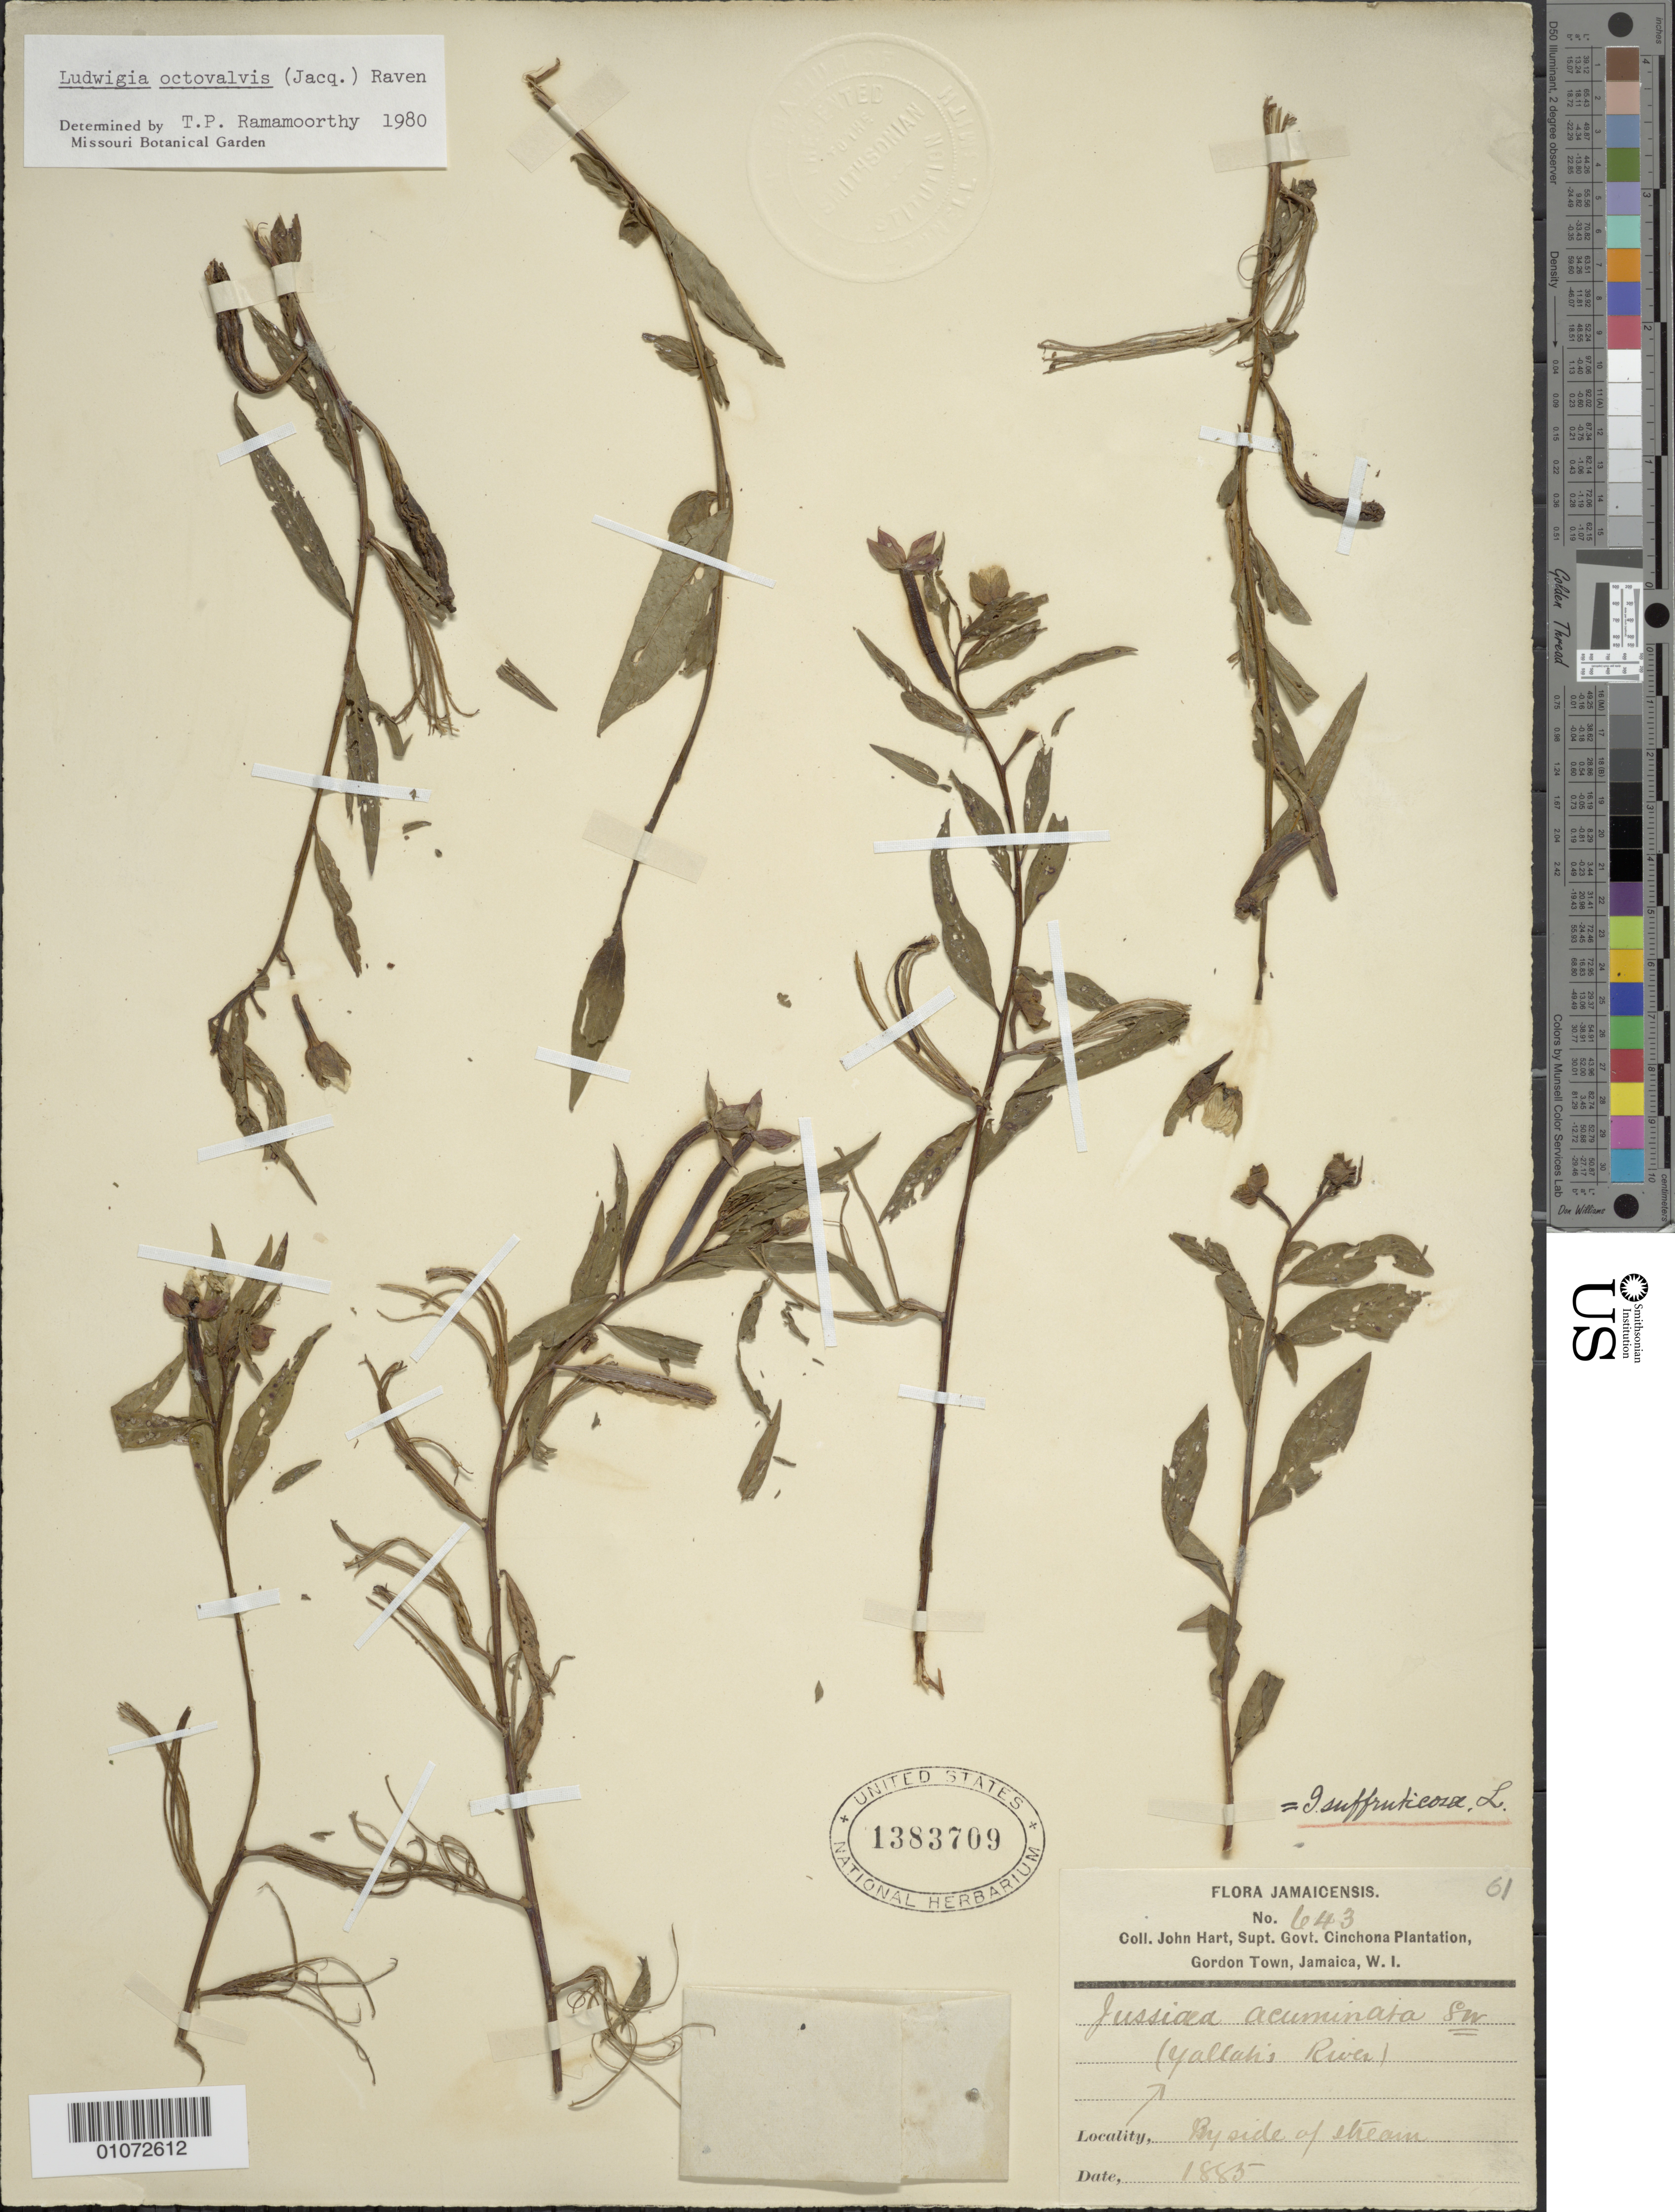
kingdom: Plantae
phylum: Tracheophyta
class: Magnoliopsida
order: Myrtales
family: Onagraceae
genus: Ludwigia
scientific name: Ludwigia octovalvis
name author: (Jacq.) P.H. Raven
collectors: J. Hart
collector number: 643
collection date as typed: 01 Jan 1885 to 31 Dec 1885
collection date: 1885-01-01/1885-12-31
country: Jamaica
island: Jamaica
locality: By side of Yallah's River.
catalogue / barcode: US 1383709